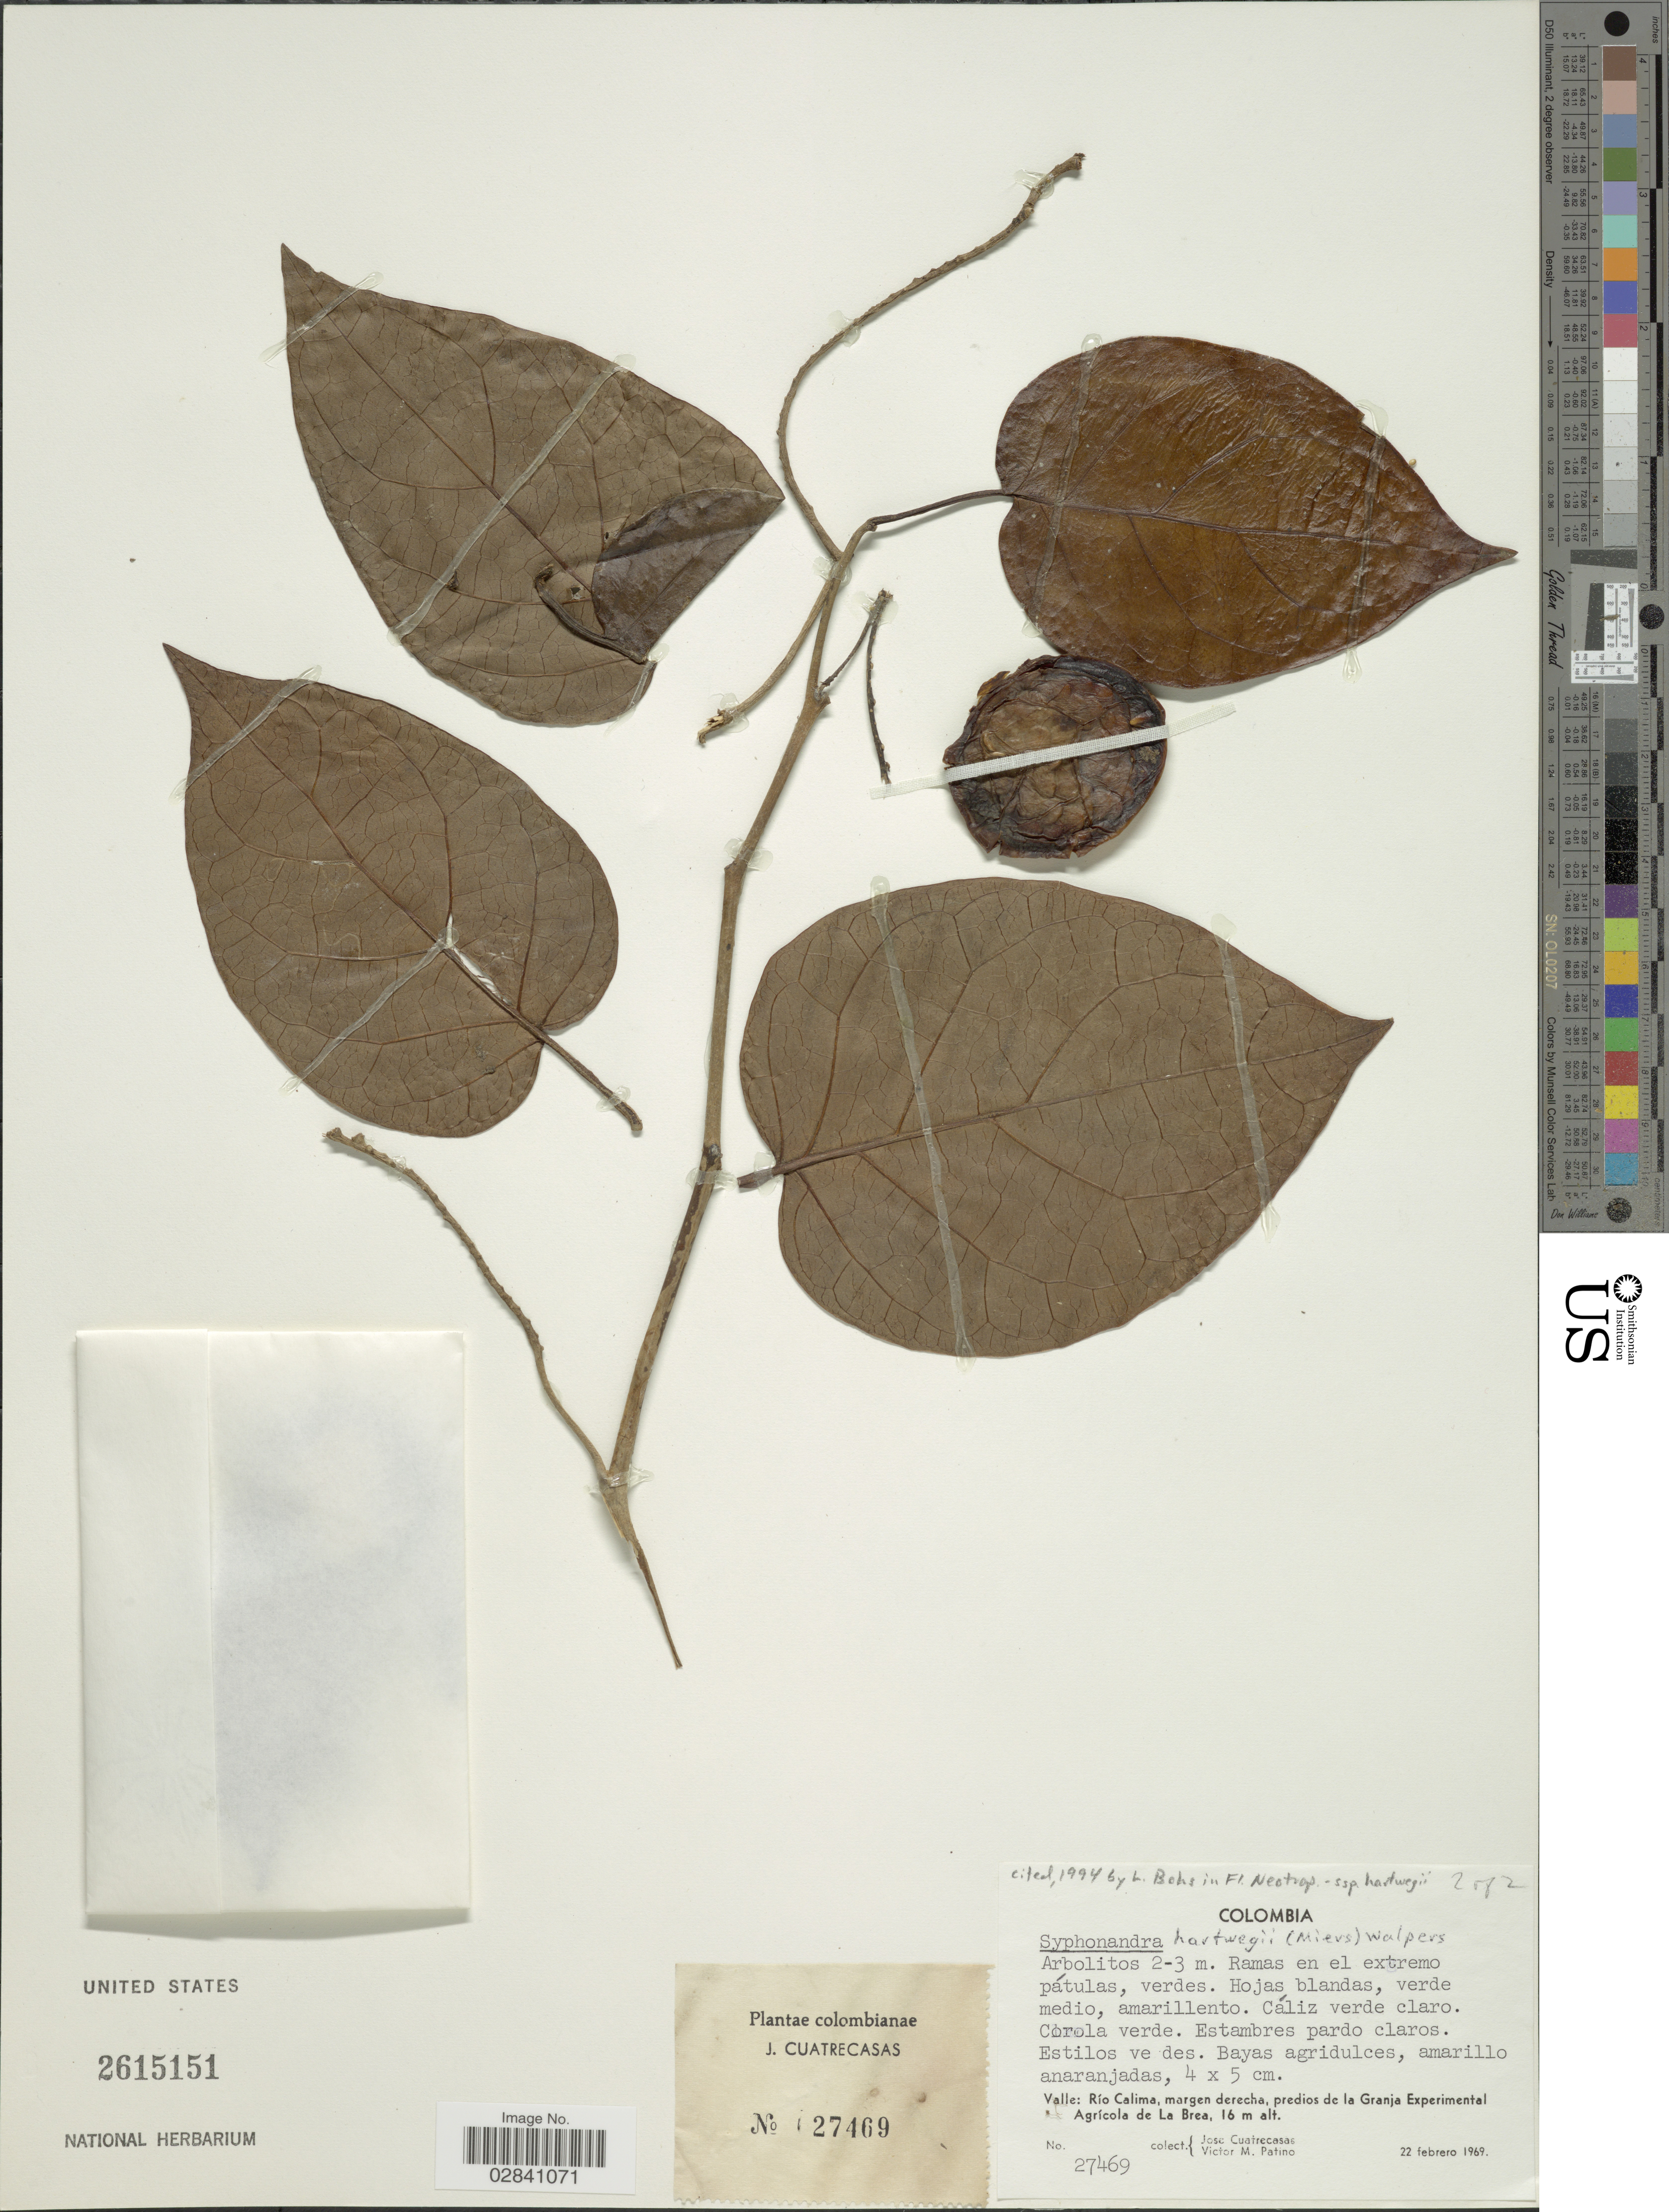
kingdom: Plantae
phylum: Tracheophyta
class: Magnoliopsida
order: Solanales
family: Solanaceae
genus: Cyphomandra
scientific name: Cyphomandra hartwegii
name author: (Miers) Sendtn. ex Walp.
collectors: J. Cuatrecasas & V. M. Patiño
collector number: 27469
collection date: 1969-02-22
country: Colombia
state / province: Valle del Cauca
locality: Valle: Río Calima, margen derecha, predios de la Granja Experimental Agricola de La Brea.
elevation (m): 16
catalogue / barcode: US 2615151